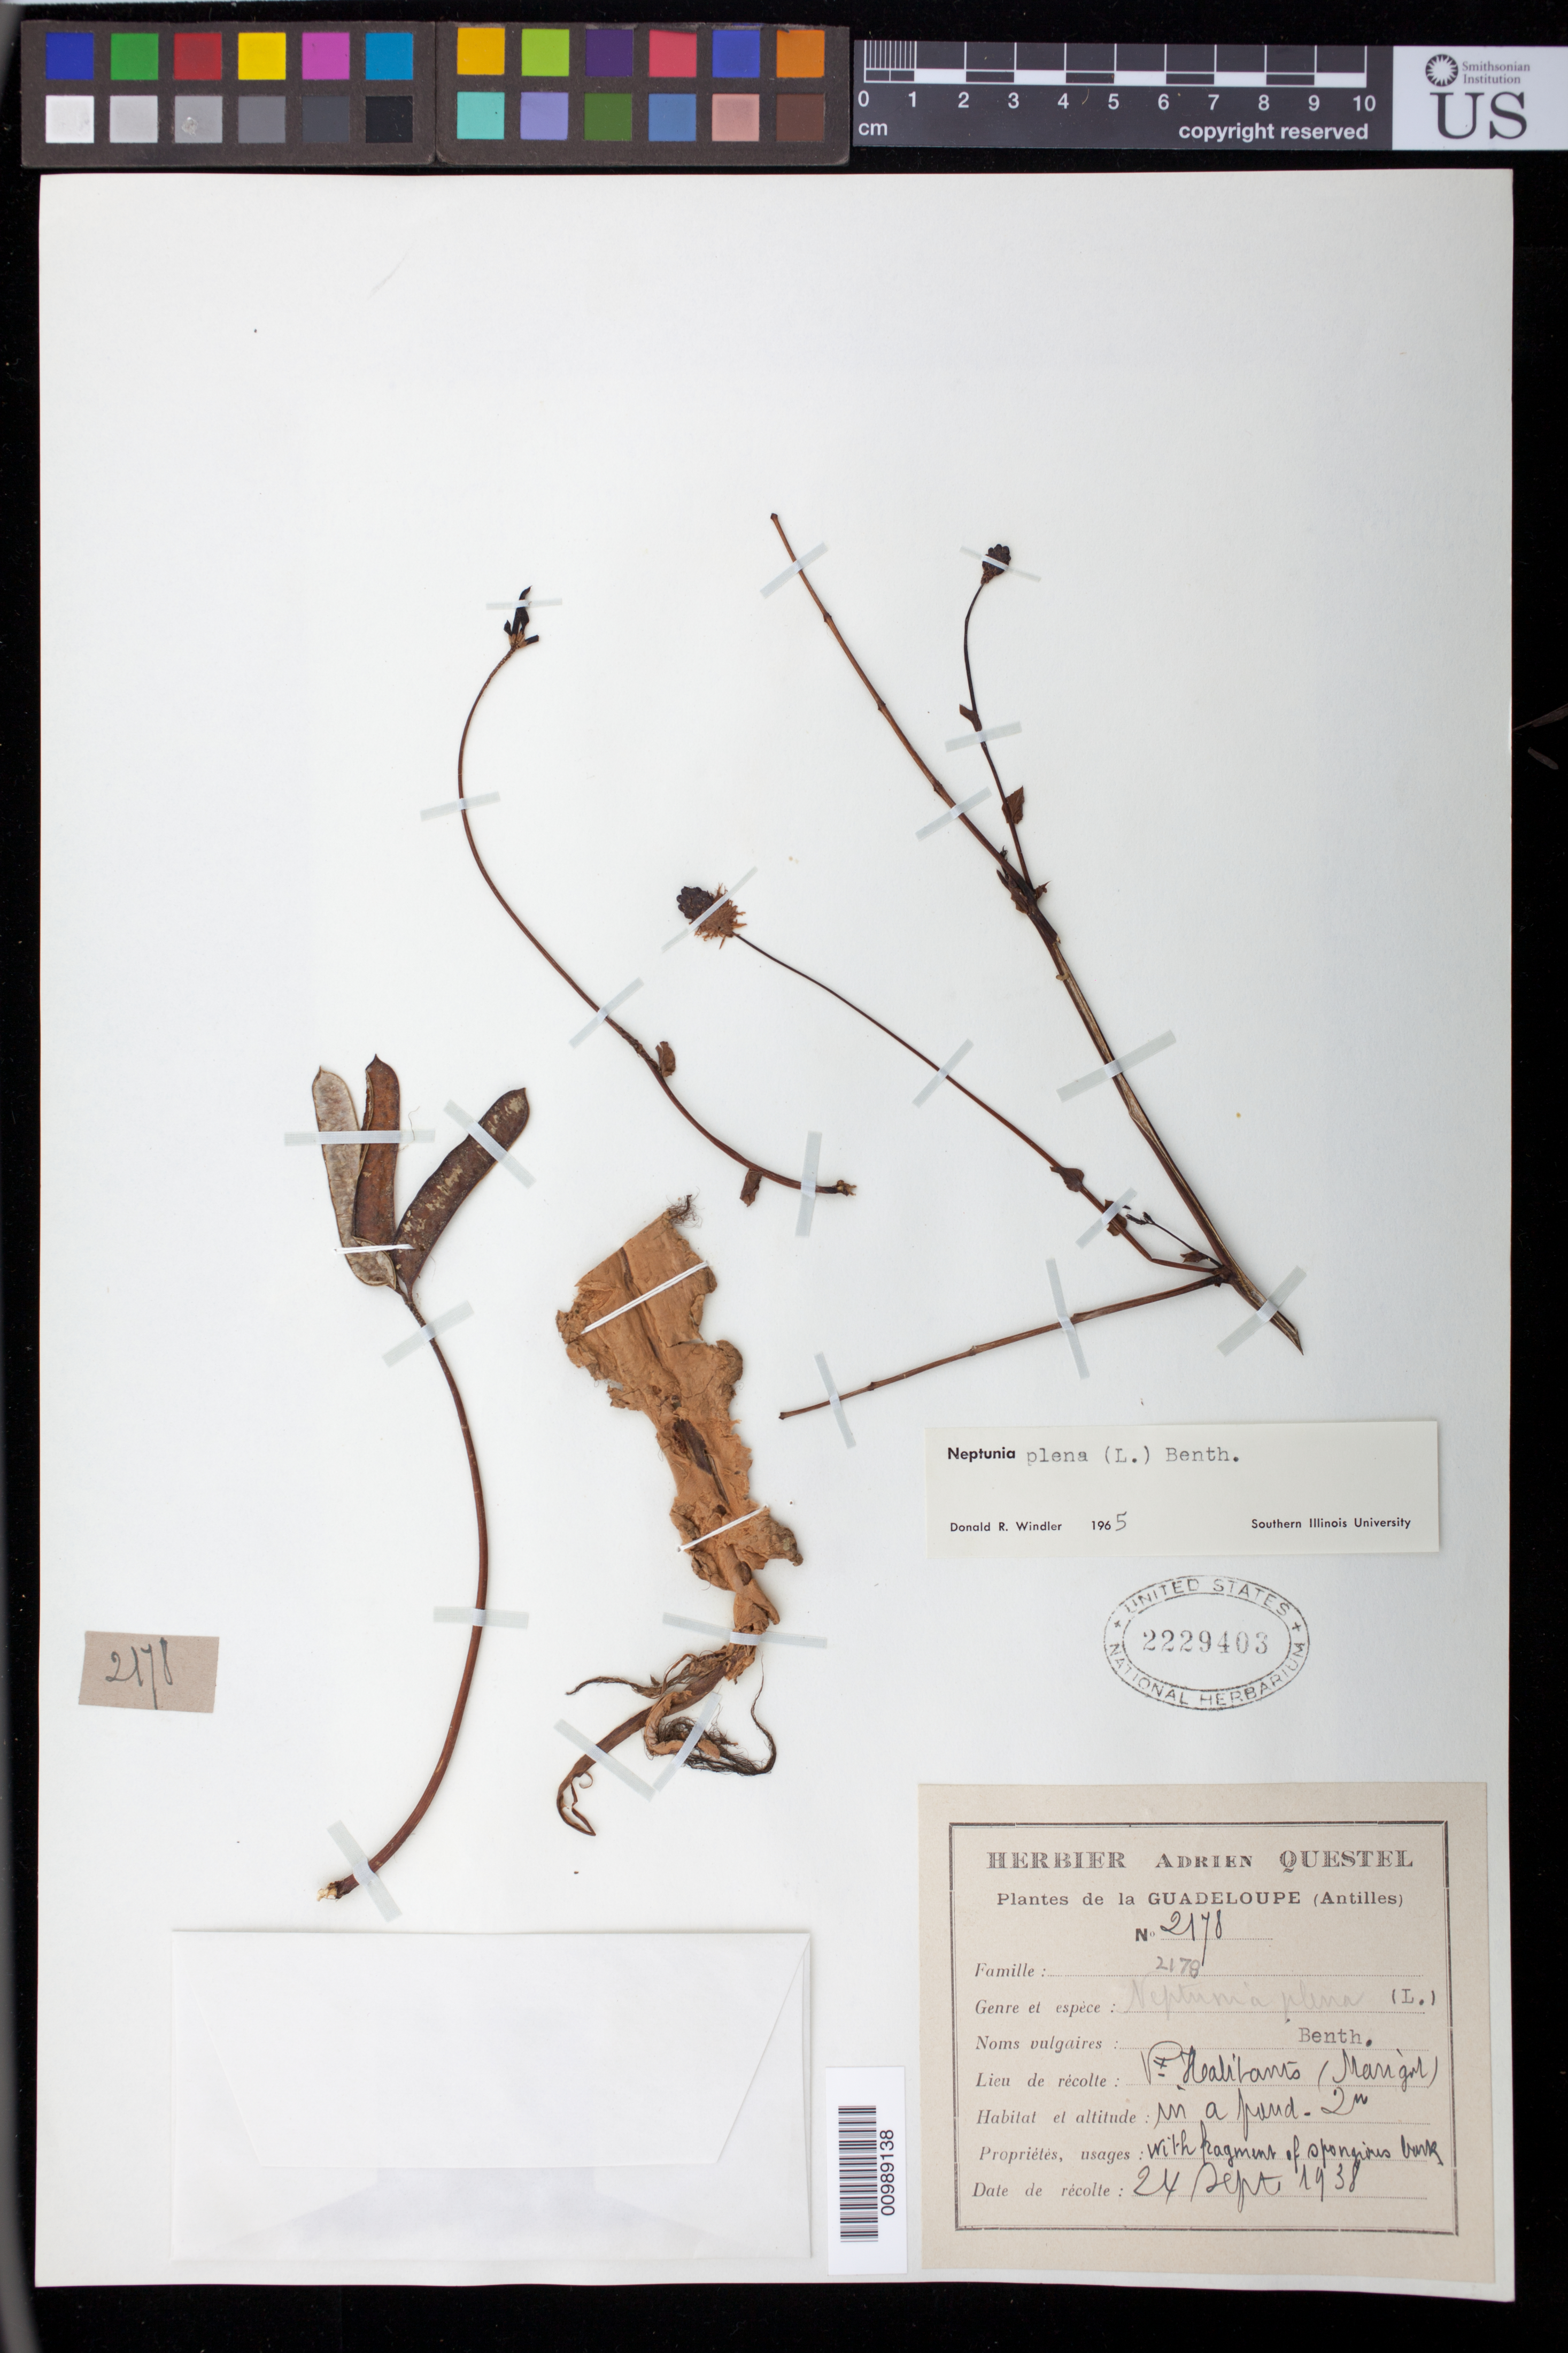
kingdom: Plantae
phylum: Tracheophyta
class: Magnoliopsida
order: Fabales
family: Fabaceae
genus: Neptunia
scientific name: Neptunia plena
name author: (L.) Benth.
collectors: A. Questel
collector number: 2178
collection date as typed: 24 Sep 1938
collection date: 1938-09-24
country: Guadeloupe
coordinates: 0 N, 0 E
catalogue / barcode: US 2229403